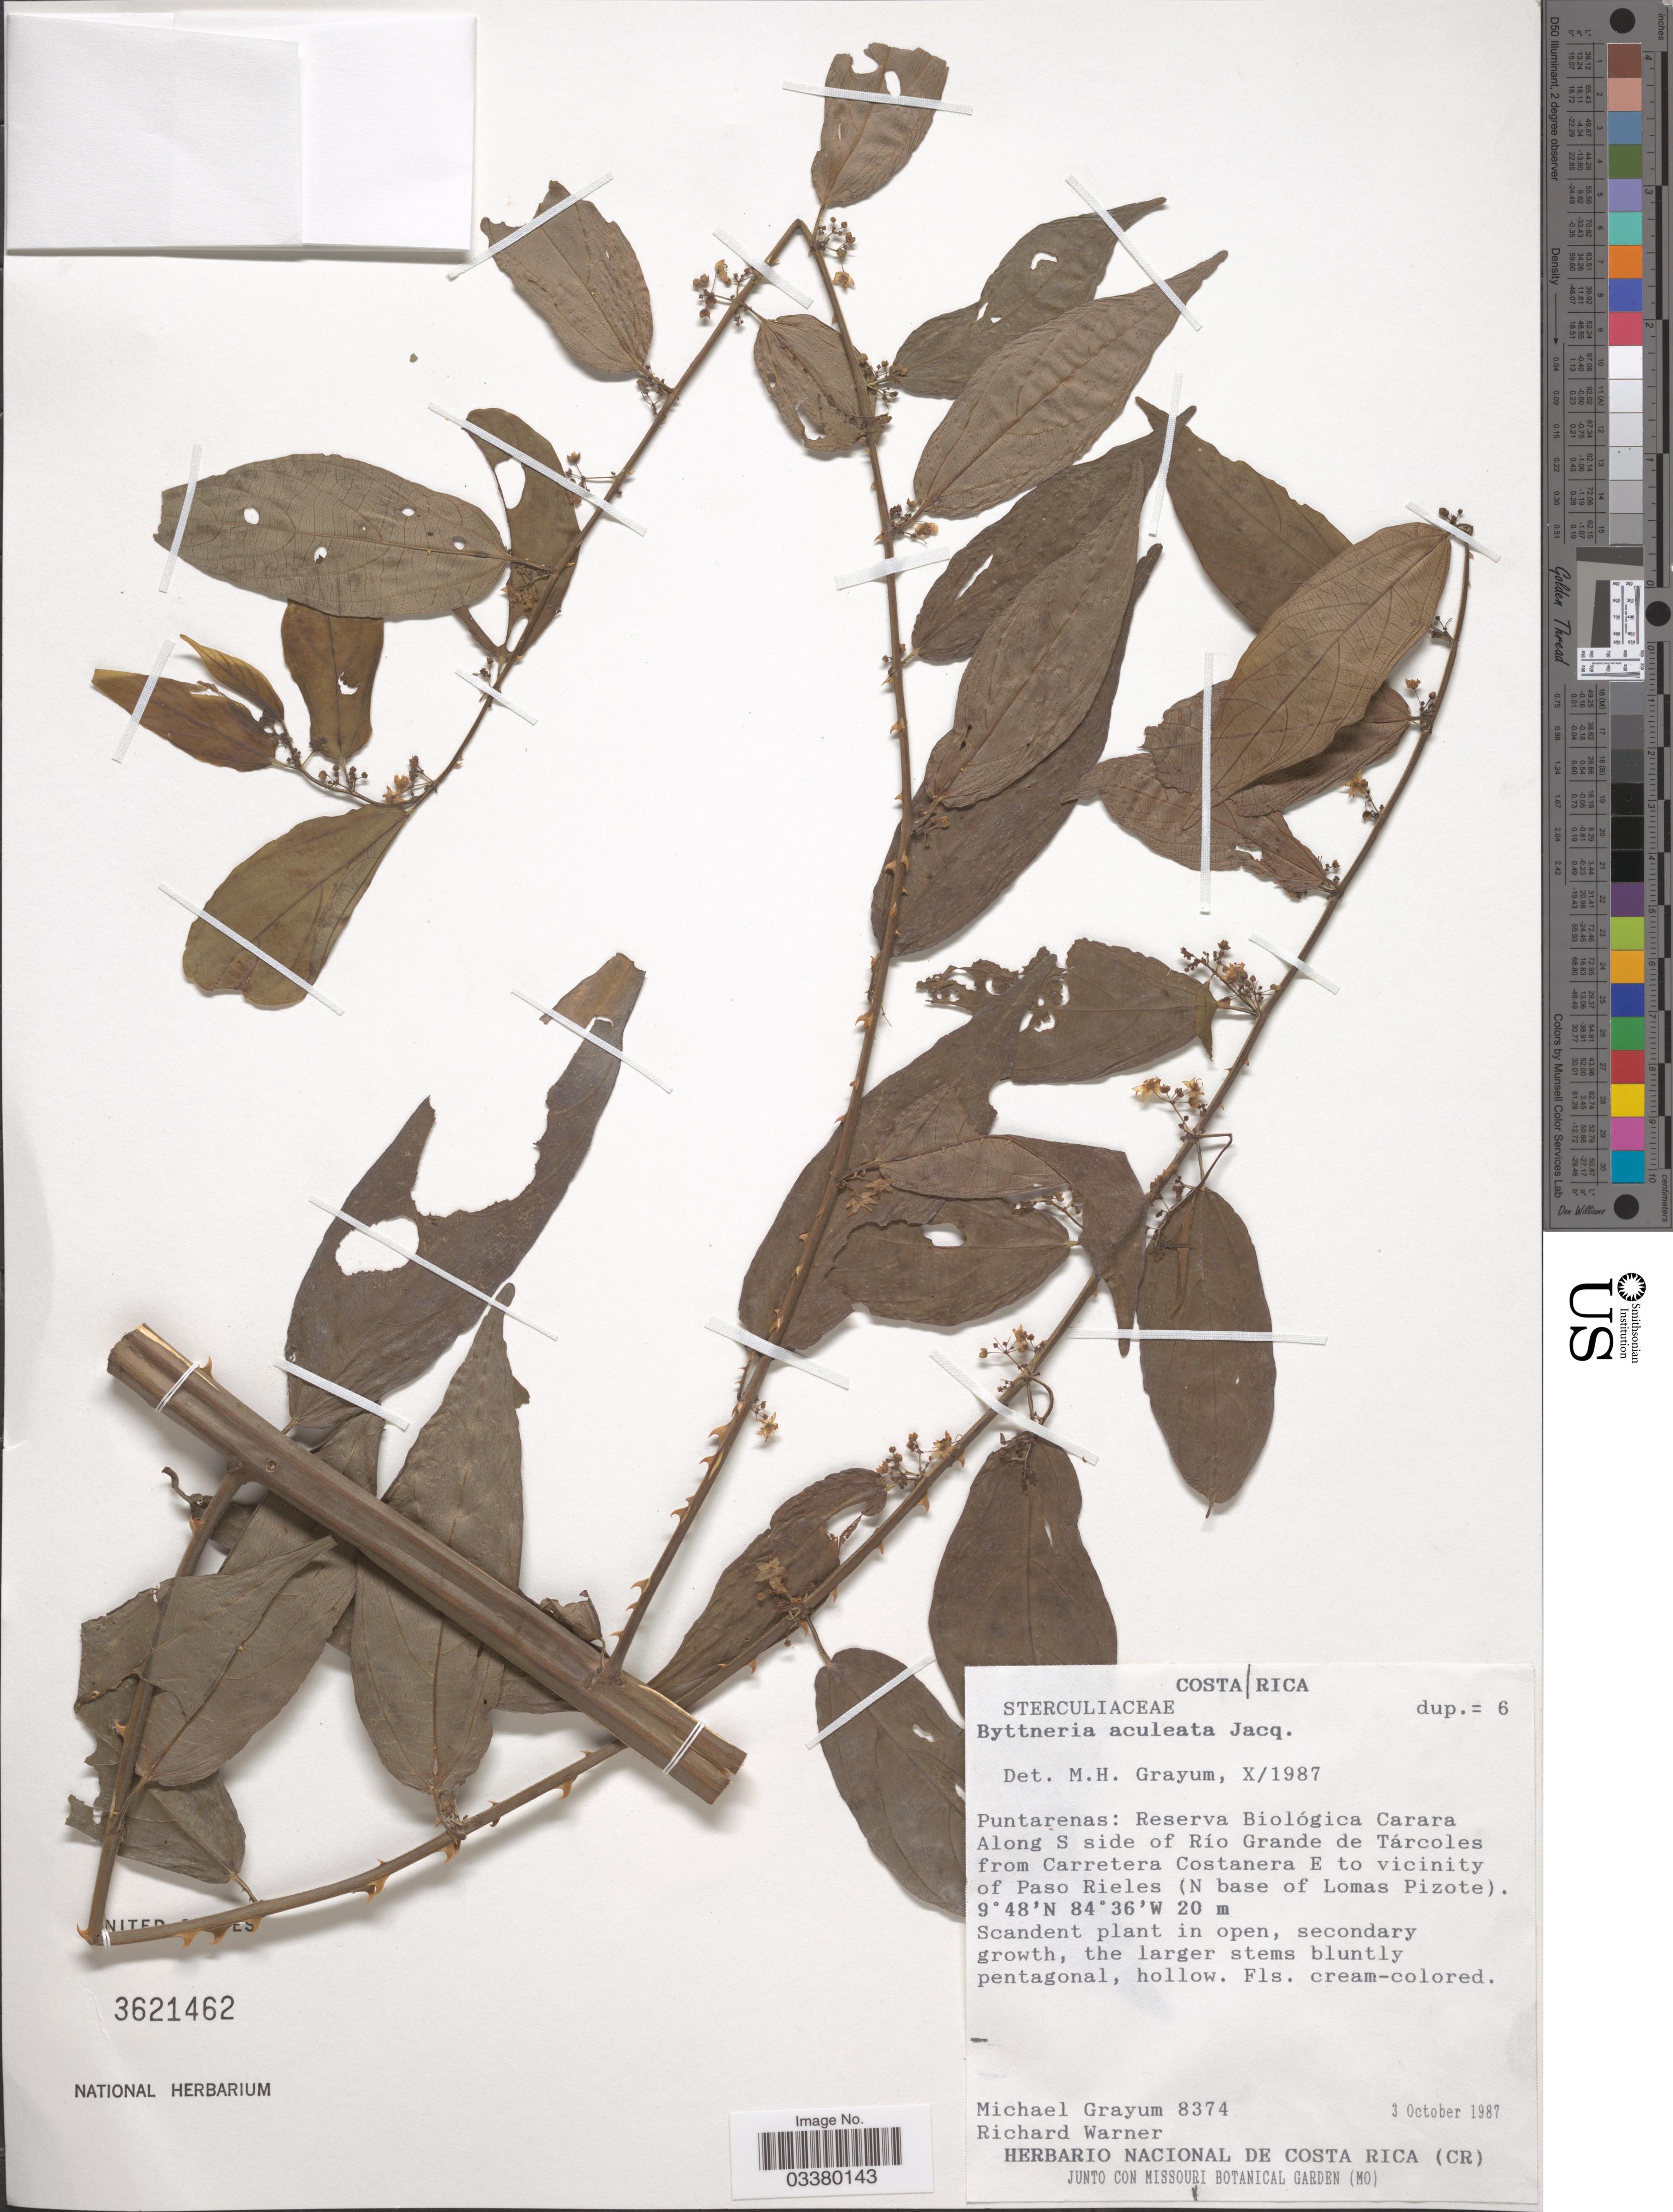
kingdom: Plantae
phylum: Tracheophyta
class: Magnoliopsida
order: Malvales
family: Malvaceae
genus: Byttneria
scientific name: Byttneria aculeata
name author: (Jacq.) Jacq.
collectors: M. H. Grayum & R. Warner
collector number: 8374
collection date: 1987-10-03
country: Costa Rica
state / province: Puntarenas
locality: Reserva Biológica Carara. Along S side of Río Grande de Tárcoles from Carretera Costanera E to vicinity of Paso Rieles (N base of Lomas Pizote).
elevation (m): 20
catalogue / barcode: US 3621462